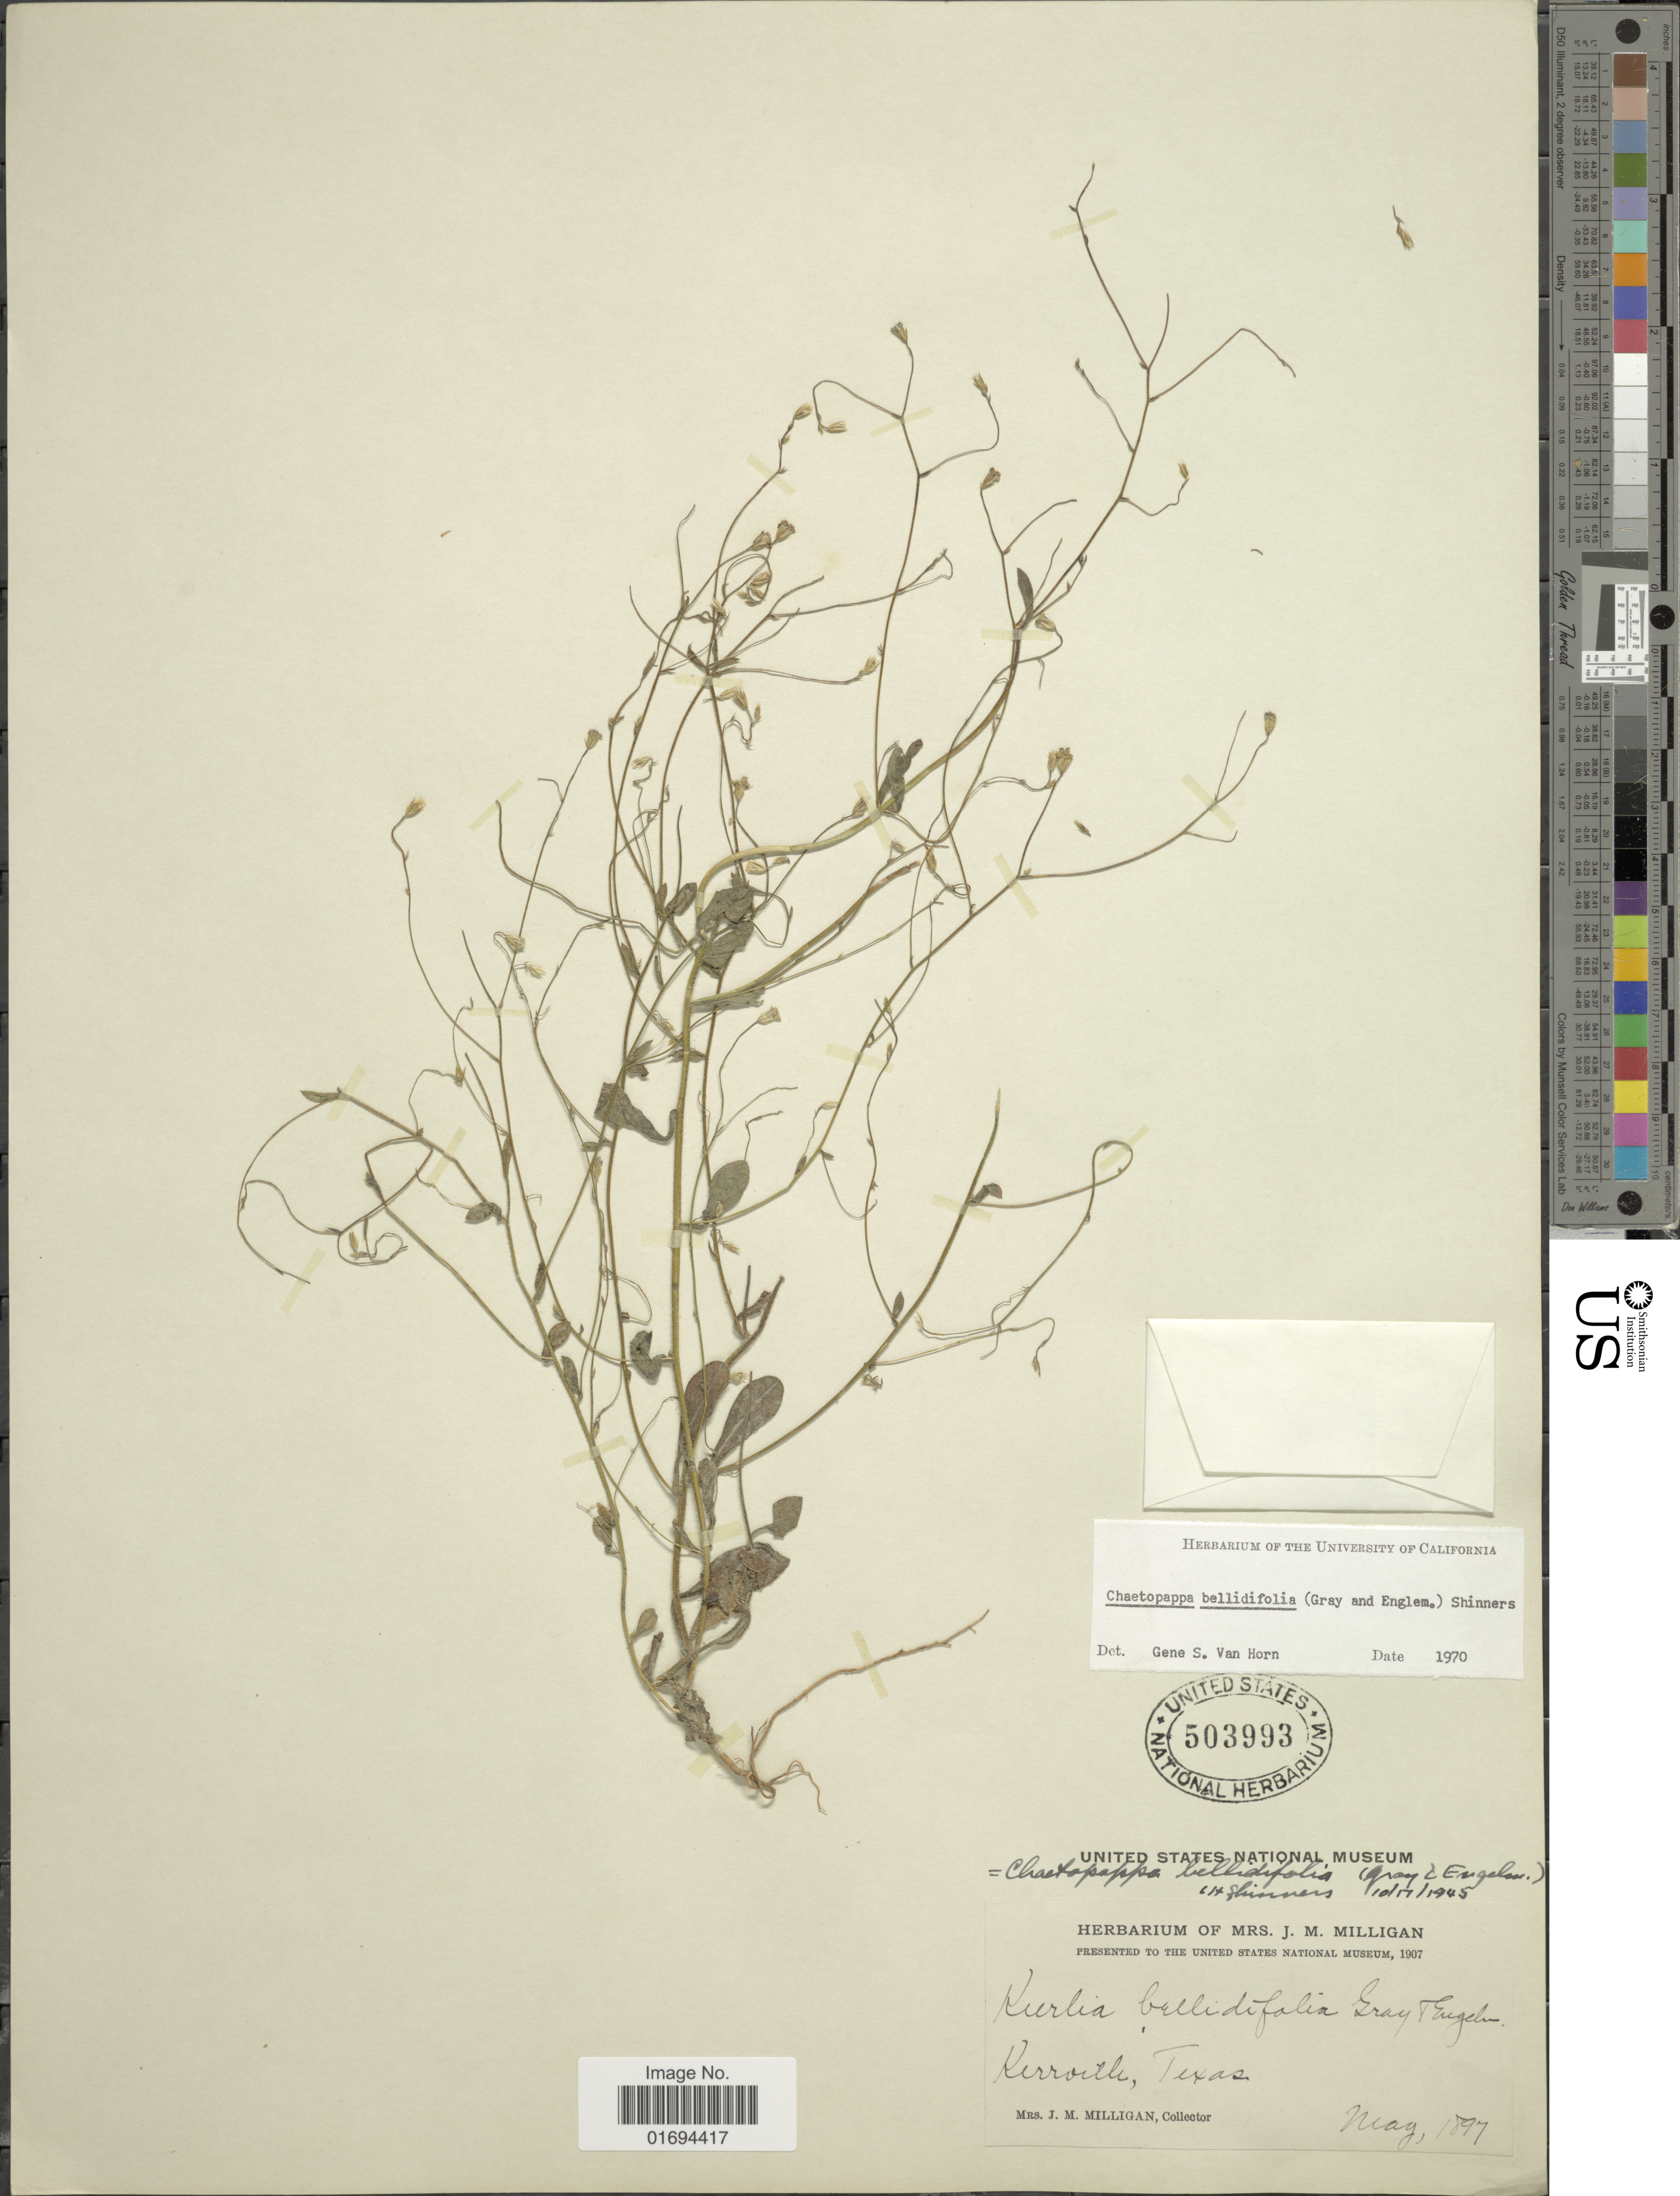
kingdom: Plantae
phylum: Tracheophyta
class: Magnoliopsida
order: Asterales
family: Asteraceae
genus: Chaetopappa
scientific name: Chaetopappa bellidifolia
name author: (A. Gray) Shinners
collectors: J. M. Milligan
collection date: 1897-05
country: United States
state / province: Texas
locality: Kerrville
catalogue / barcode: US 503993